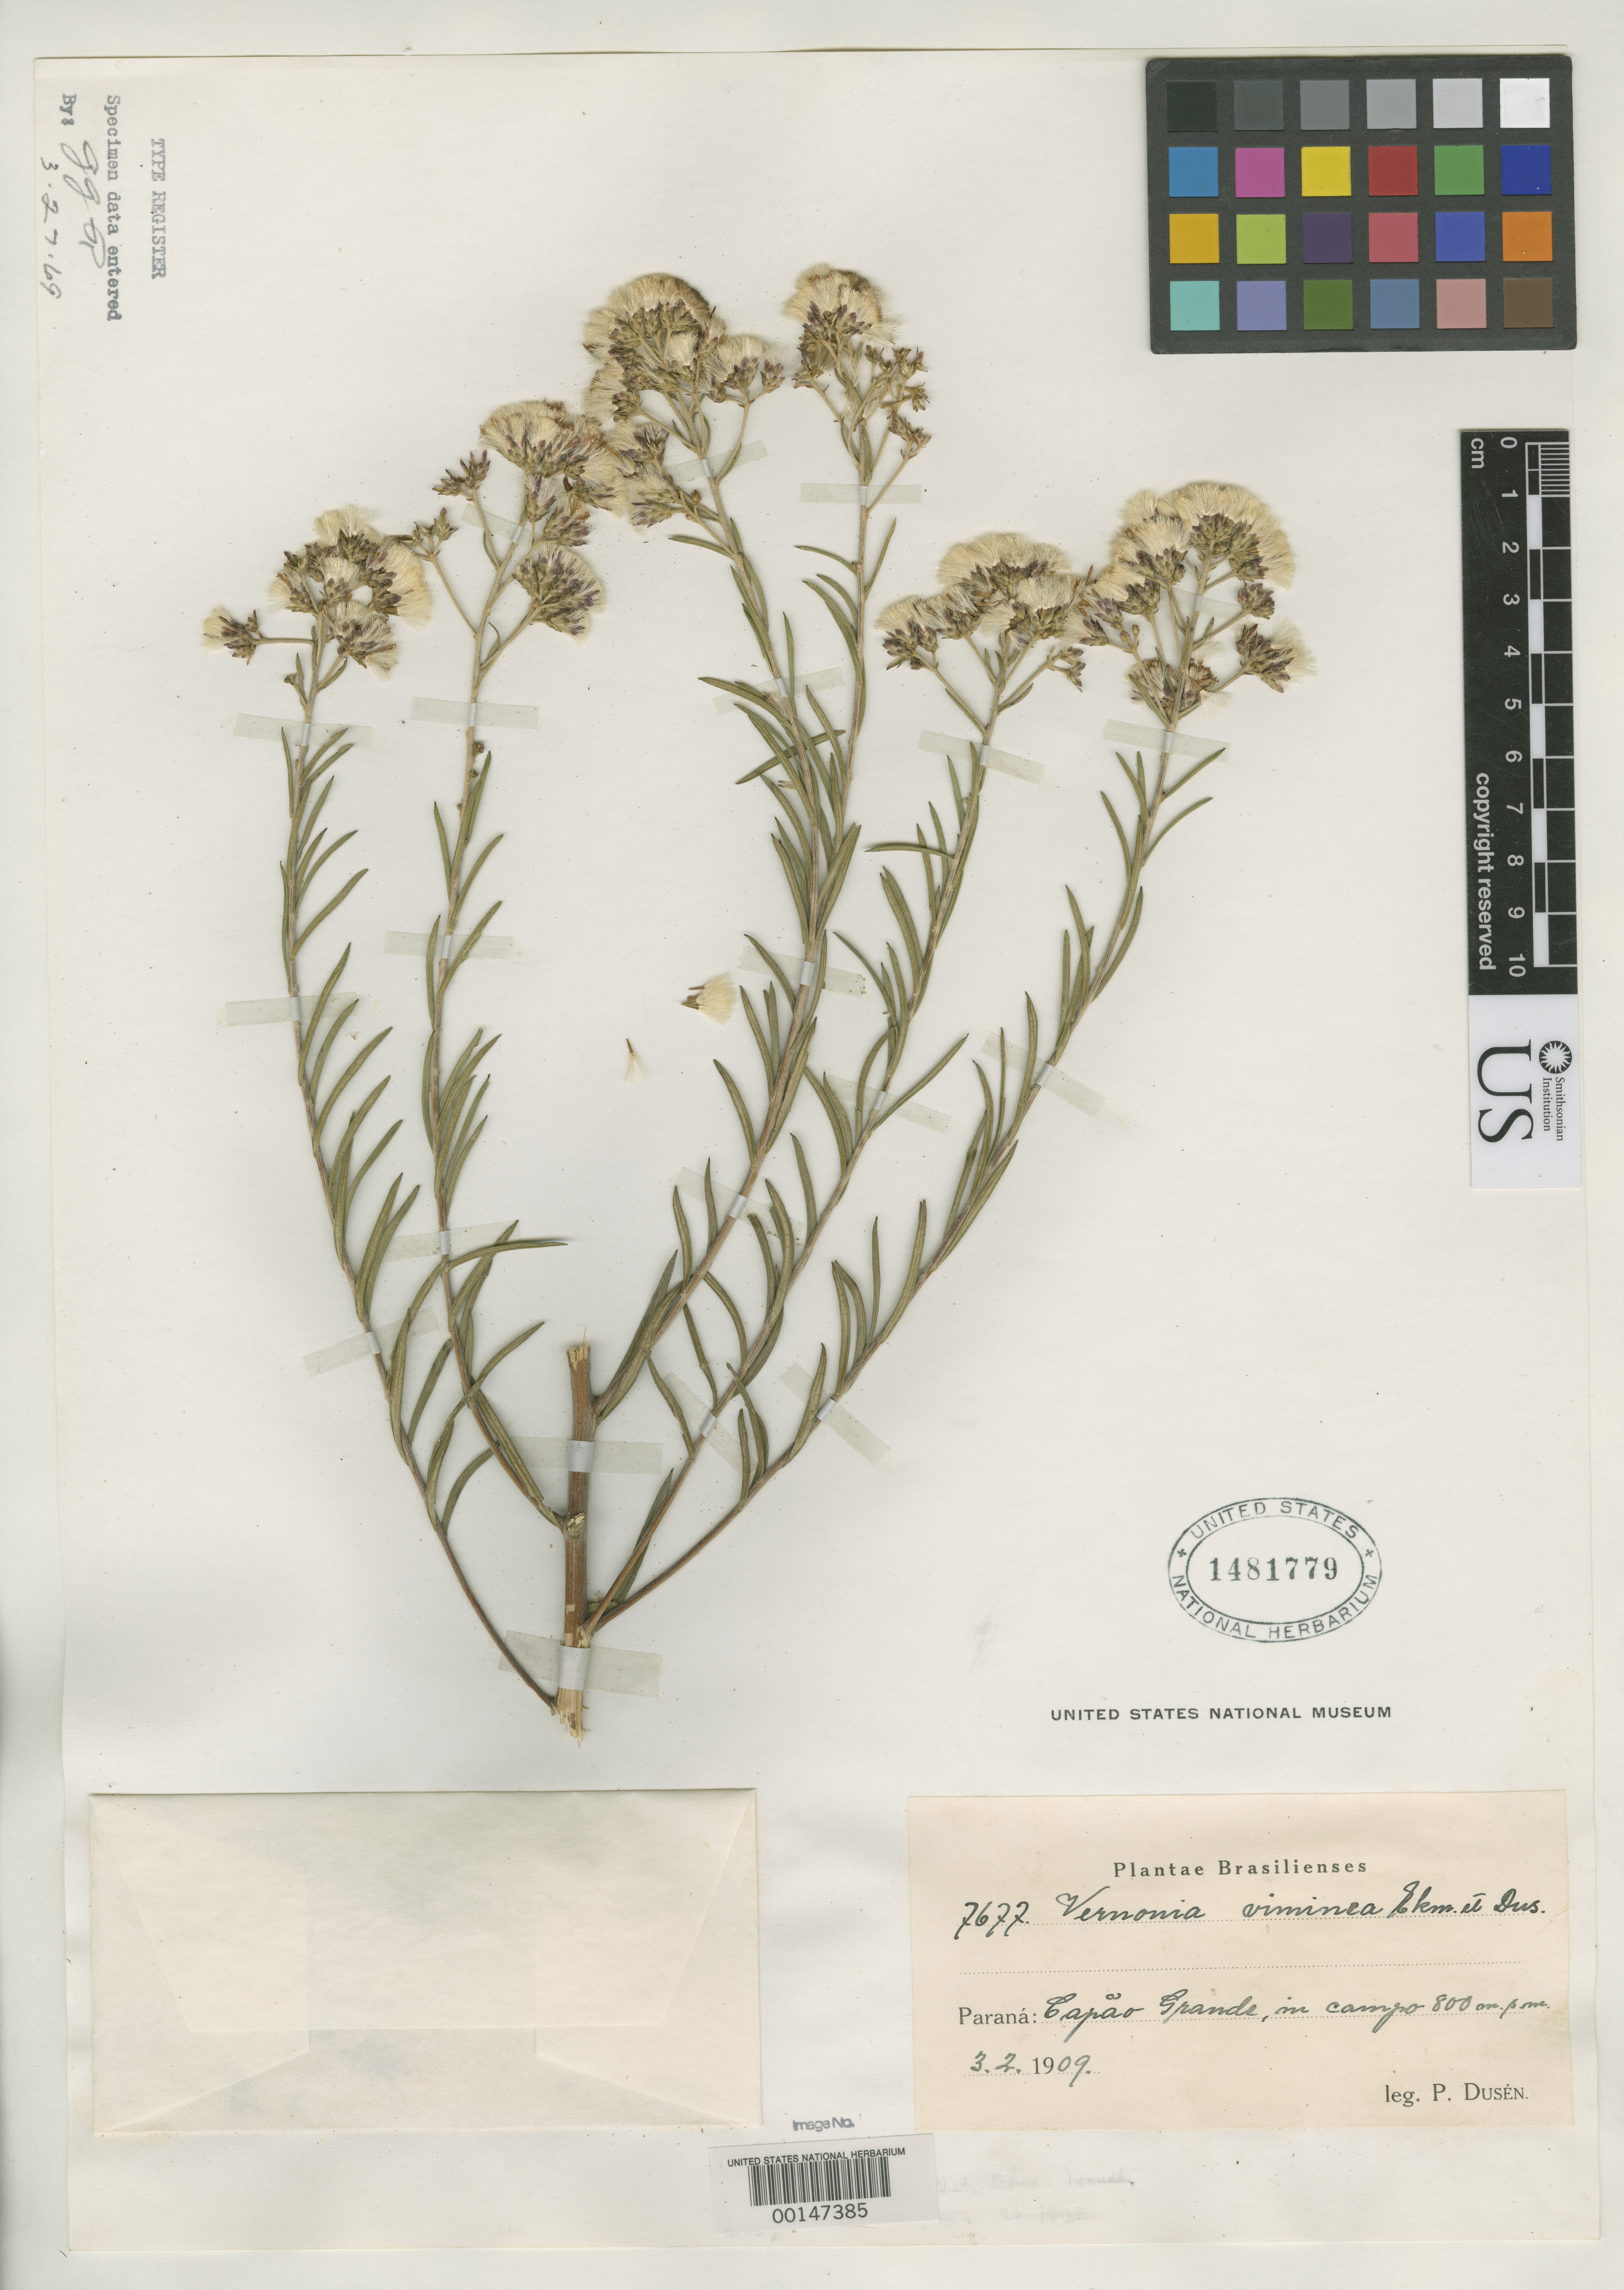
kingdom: Plantae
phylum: Tracheophyta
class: Magnoliopsida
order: Asterales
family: Asteraceae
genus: Vernonia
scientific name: Vernonia viminea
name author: Ekman ex Malme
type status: Isotype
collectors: P. Dusén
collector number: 7677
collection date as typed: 03 Feb 1909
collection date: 1909-02-03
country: Brazil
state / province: Paraná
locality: Capao Grande.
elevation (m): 800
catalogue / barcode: US 1481779